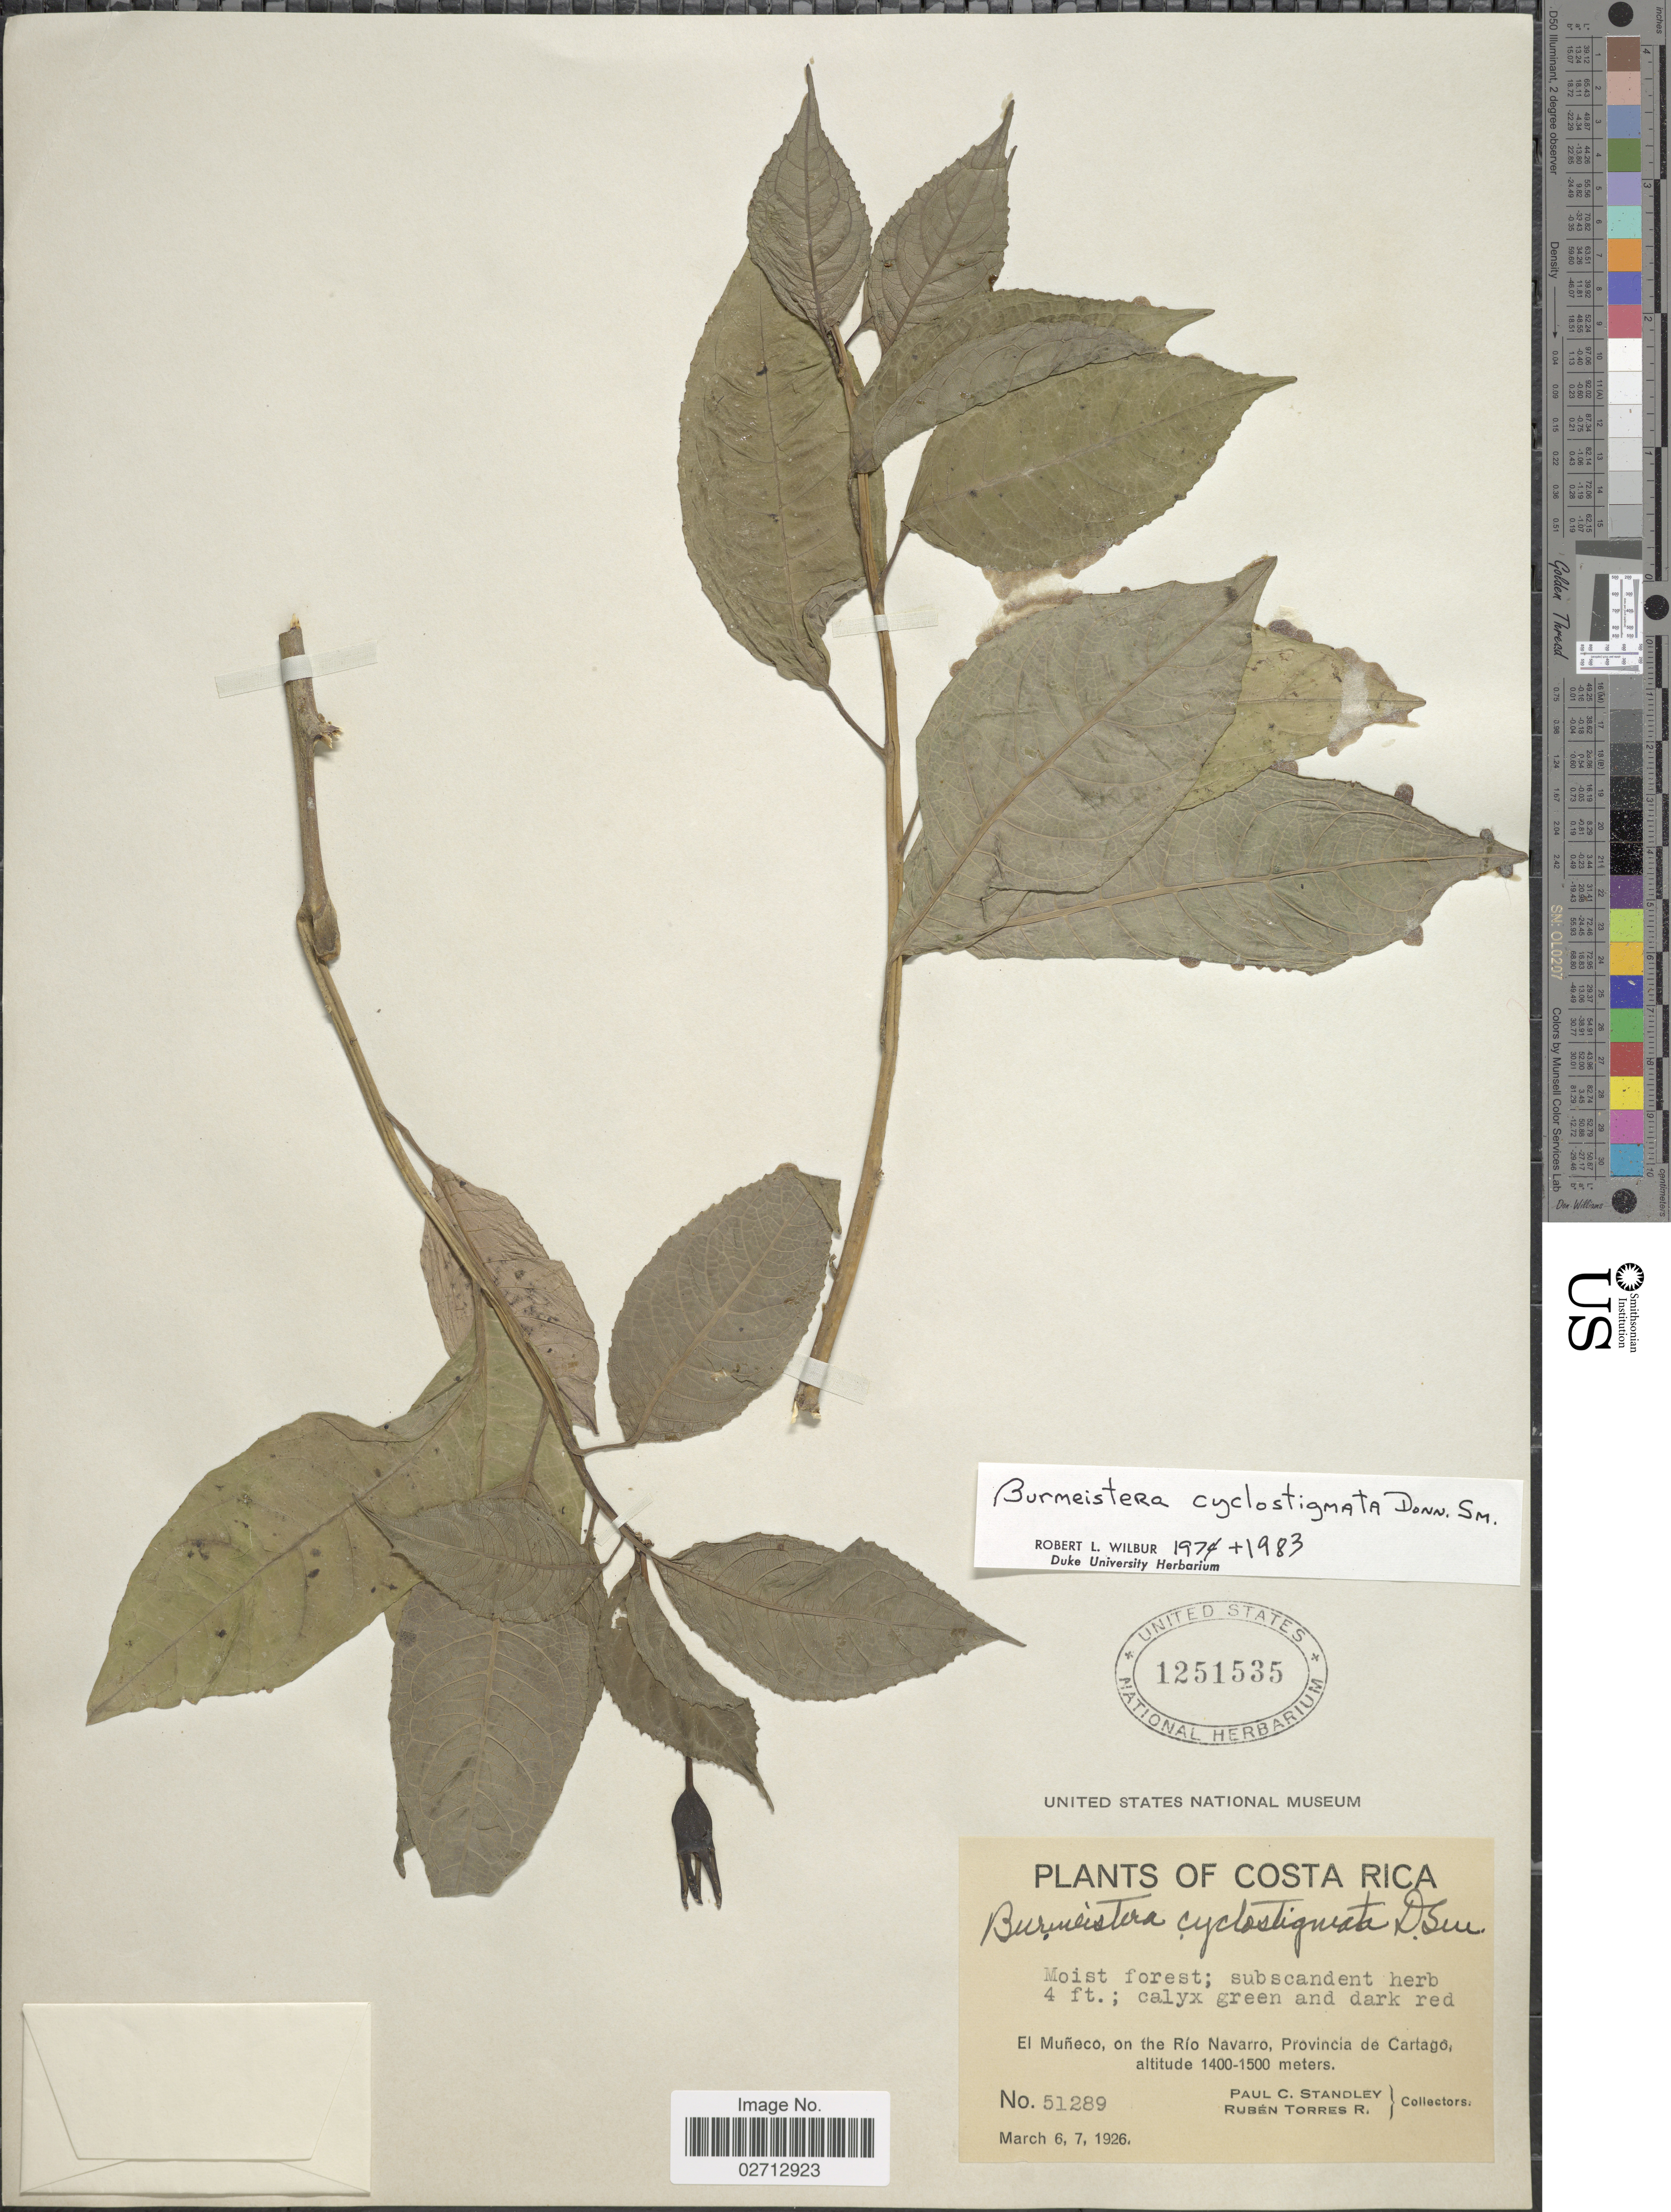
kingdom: Plantae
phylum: Tracheophyta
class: Magnoliopsida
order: Asterales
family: Campanulaceae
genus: Burmeistera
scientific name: Burmeistera cyclostigmata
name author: Donn. Sm.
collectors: P. C. Standley & R. Torres R.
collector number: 51289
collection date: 1926-03-06/1926-03-07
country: Costa Rica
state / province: Cartago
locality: El Muneco, on the Rio Navarro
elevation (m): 1400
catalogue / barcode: US 1251535